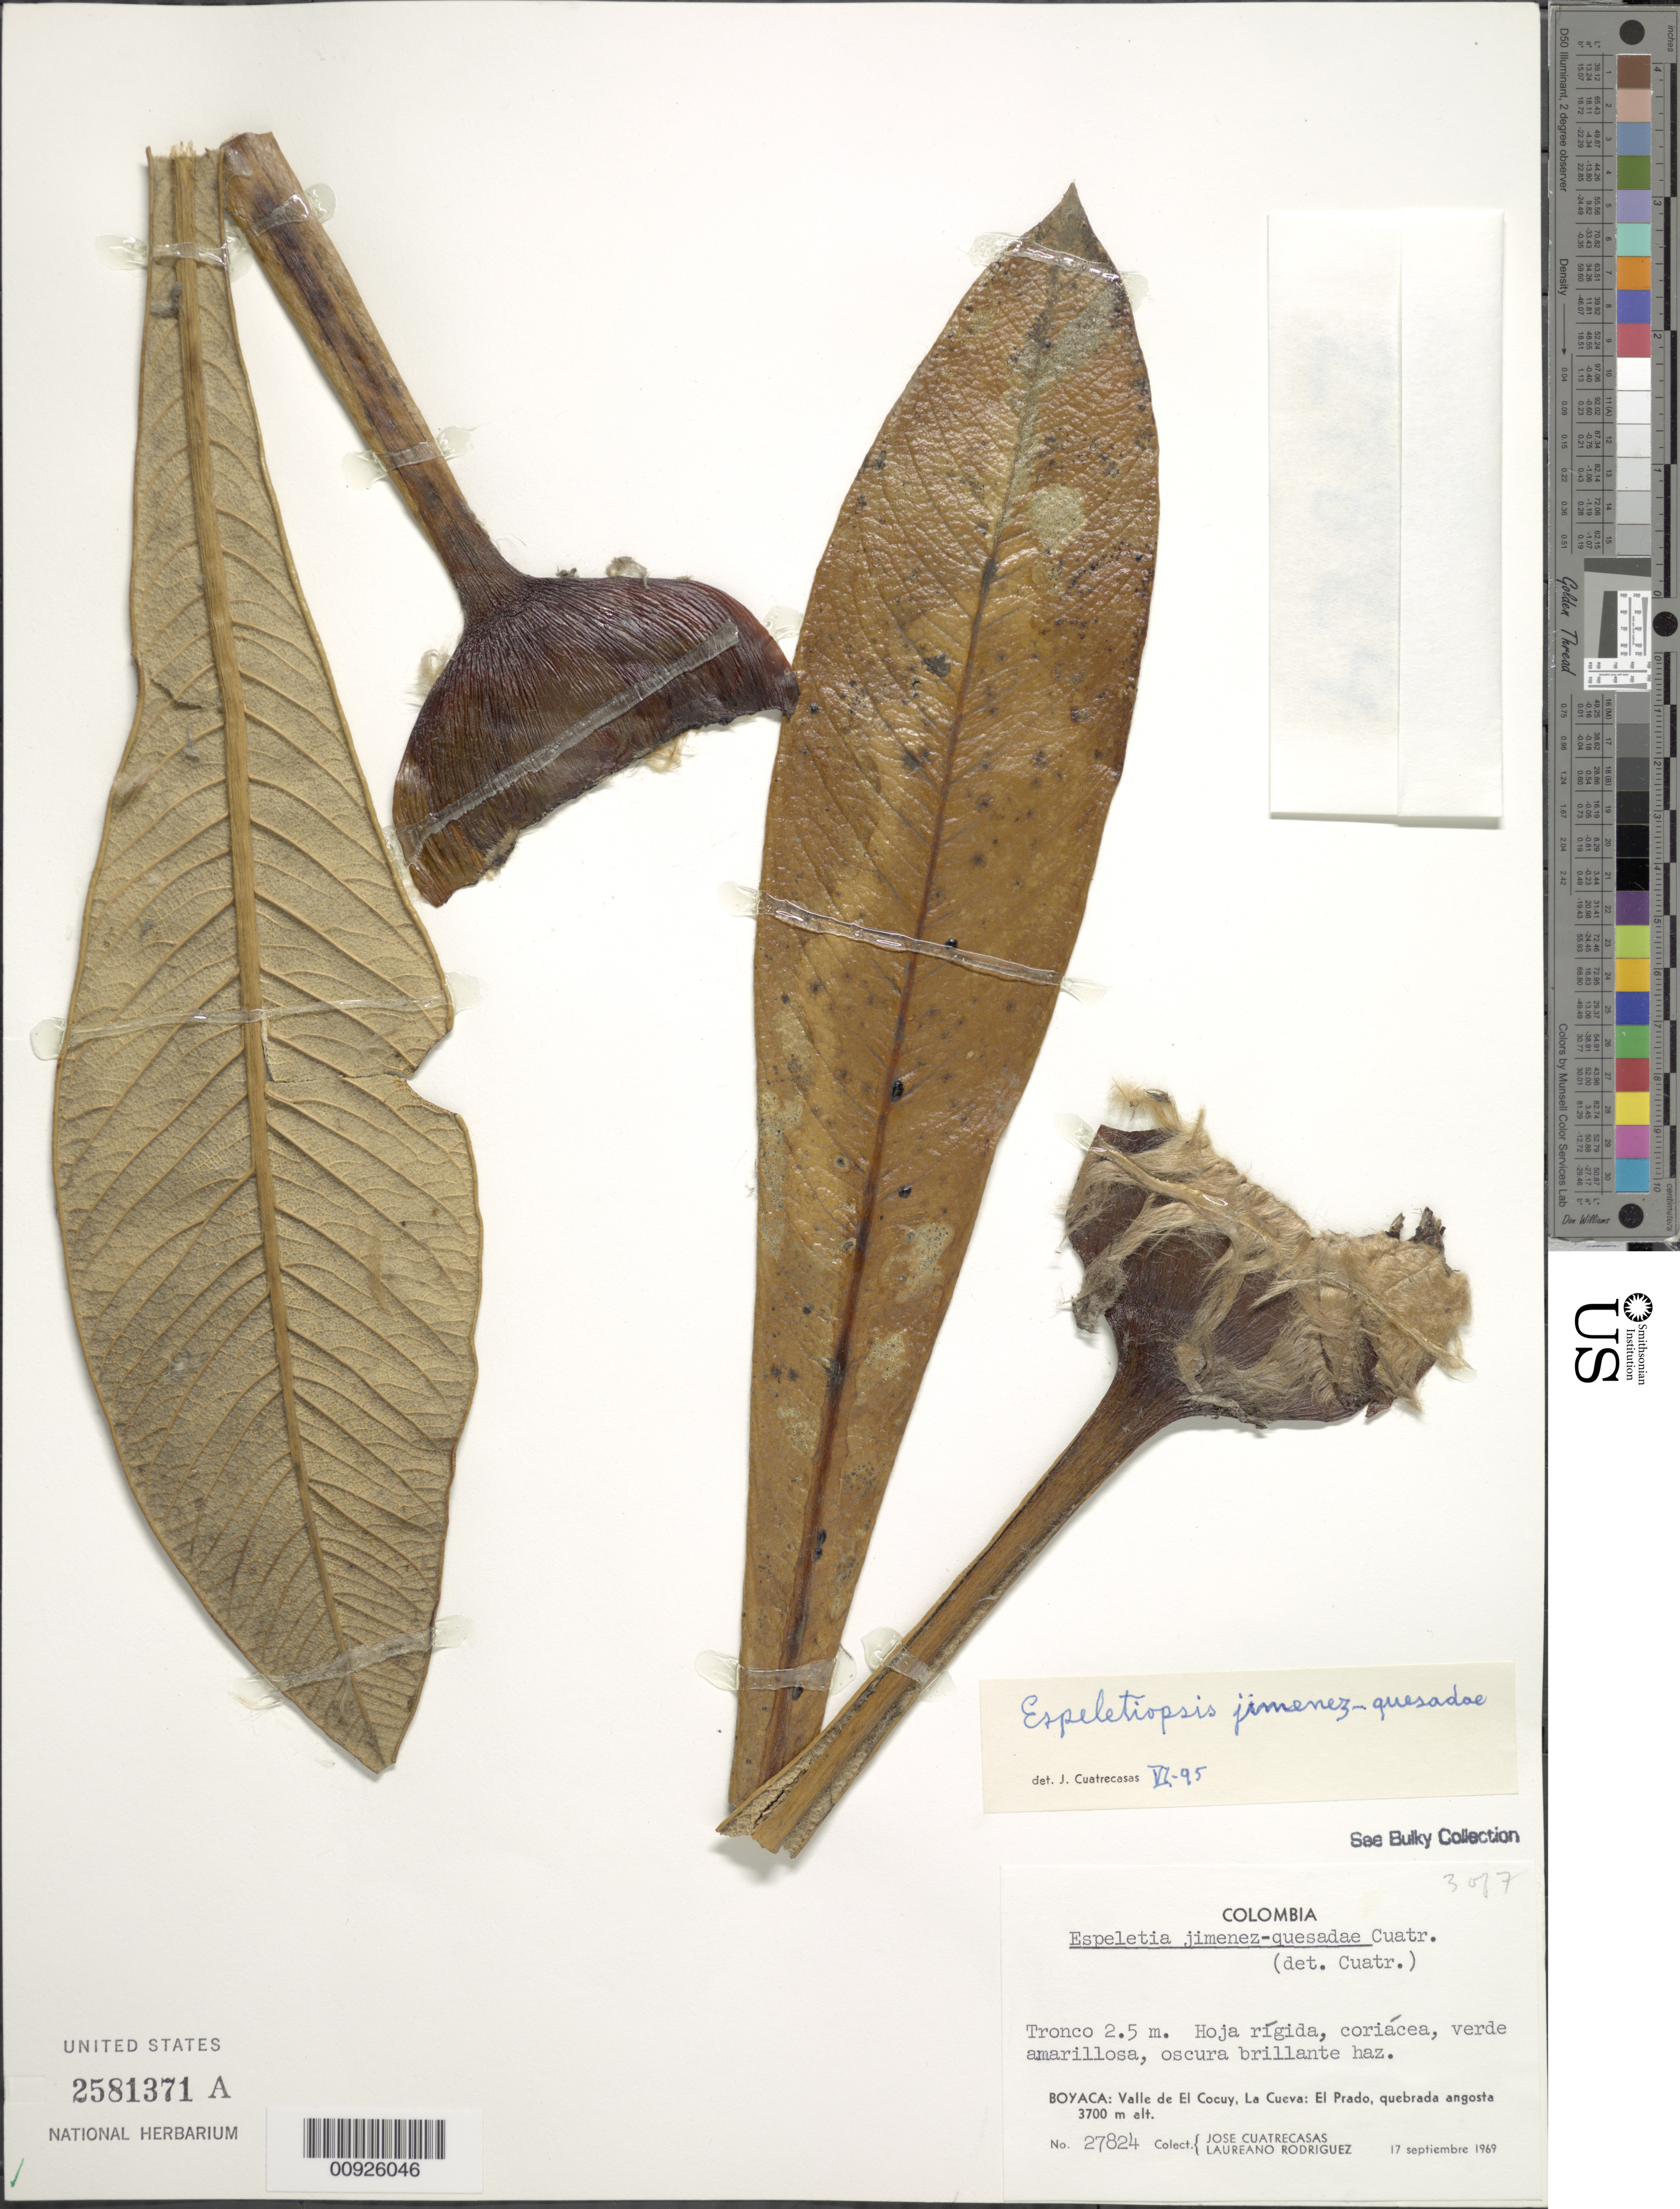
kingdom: Plantae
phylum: Tracheophyta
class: Magnoliopsida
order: Asterales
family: Asteraceae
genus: Espeletiopsis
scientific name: Espeletiopsis jimenez-quesadae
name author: (Cuatrec.) Cuatrec.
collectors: J. Cuatrecasas & L. Rodriguez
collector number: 27824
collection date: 1969-09-17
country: Colombia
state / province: Boyacá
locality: Boyacá: Valle de El Cocuy, La Cueva: El Prado, quebrada angosta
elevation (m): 3700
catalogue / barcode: US 2581371A